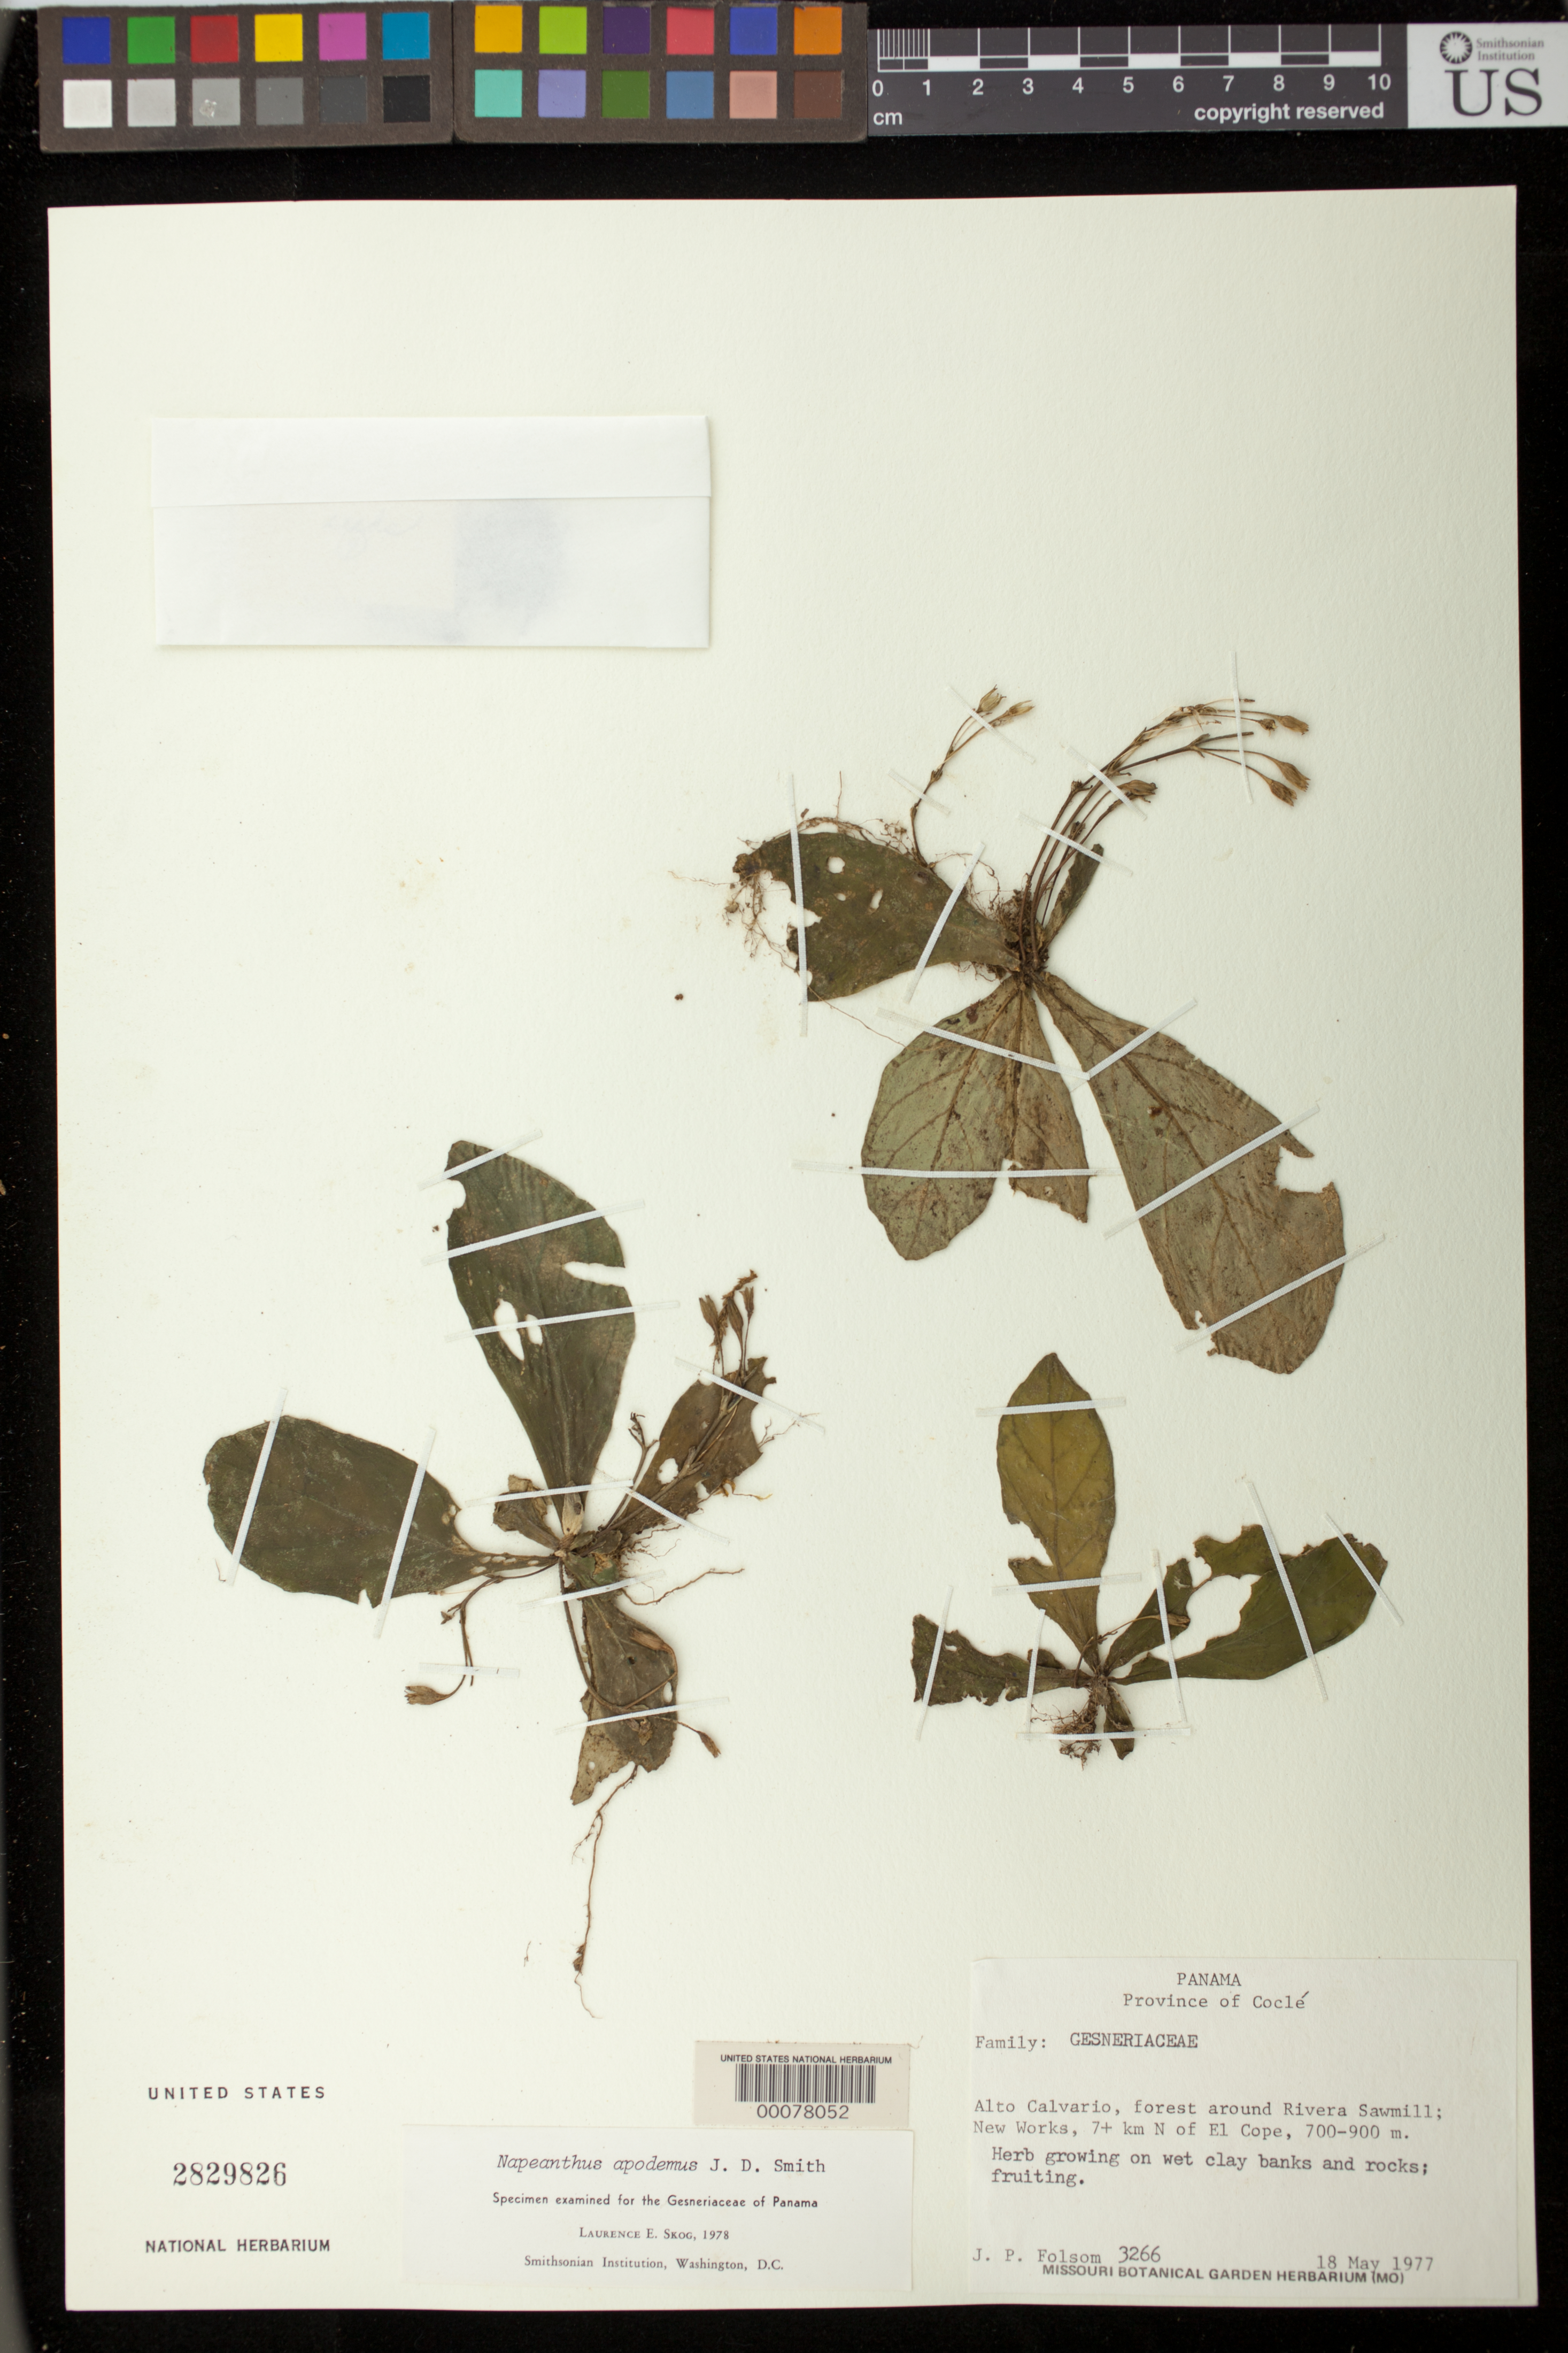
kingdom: Plantae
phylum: Tracheophyta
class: Magnoliopsida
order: Lamiales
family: Gesneriaceae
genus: Napeanthus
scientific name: Napeanthus apodemus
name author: Donn. Sm.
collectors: J. P. Folsom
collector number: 3266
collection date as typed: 18 May 1977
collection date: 1977-05-18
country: Panama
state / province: Coclé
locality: Alto Calvario, Rivera sawmill new works, 7+ km N of El Cope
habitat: Growing on wet clay banks and rocks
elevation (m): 700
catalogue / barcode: US 2829826